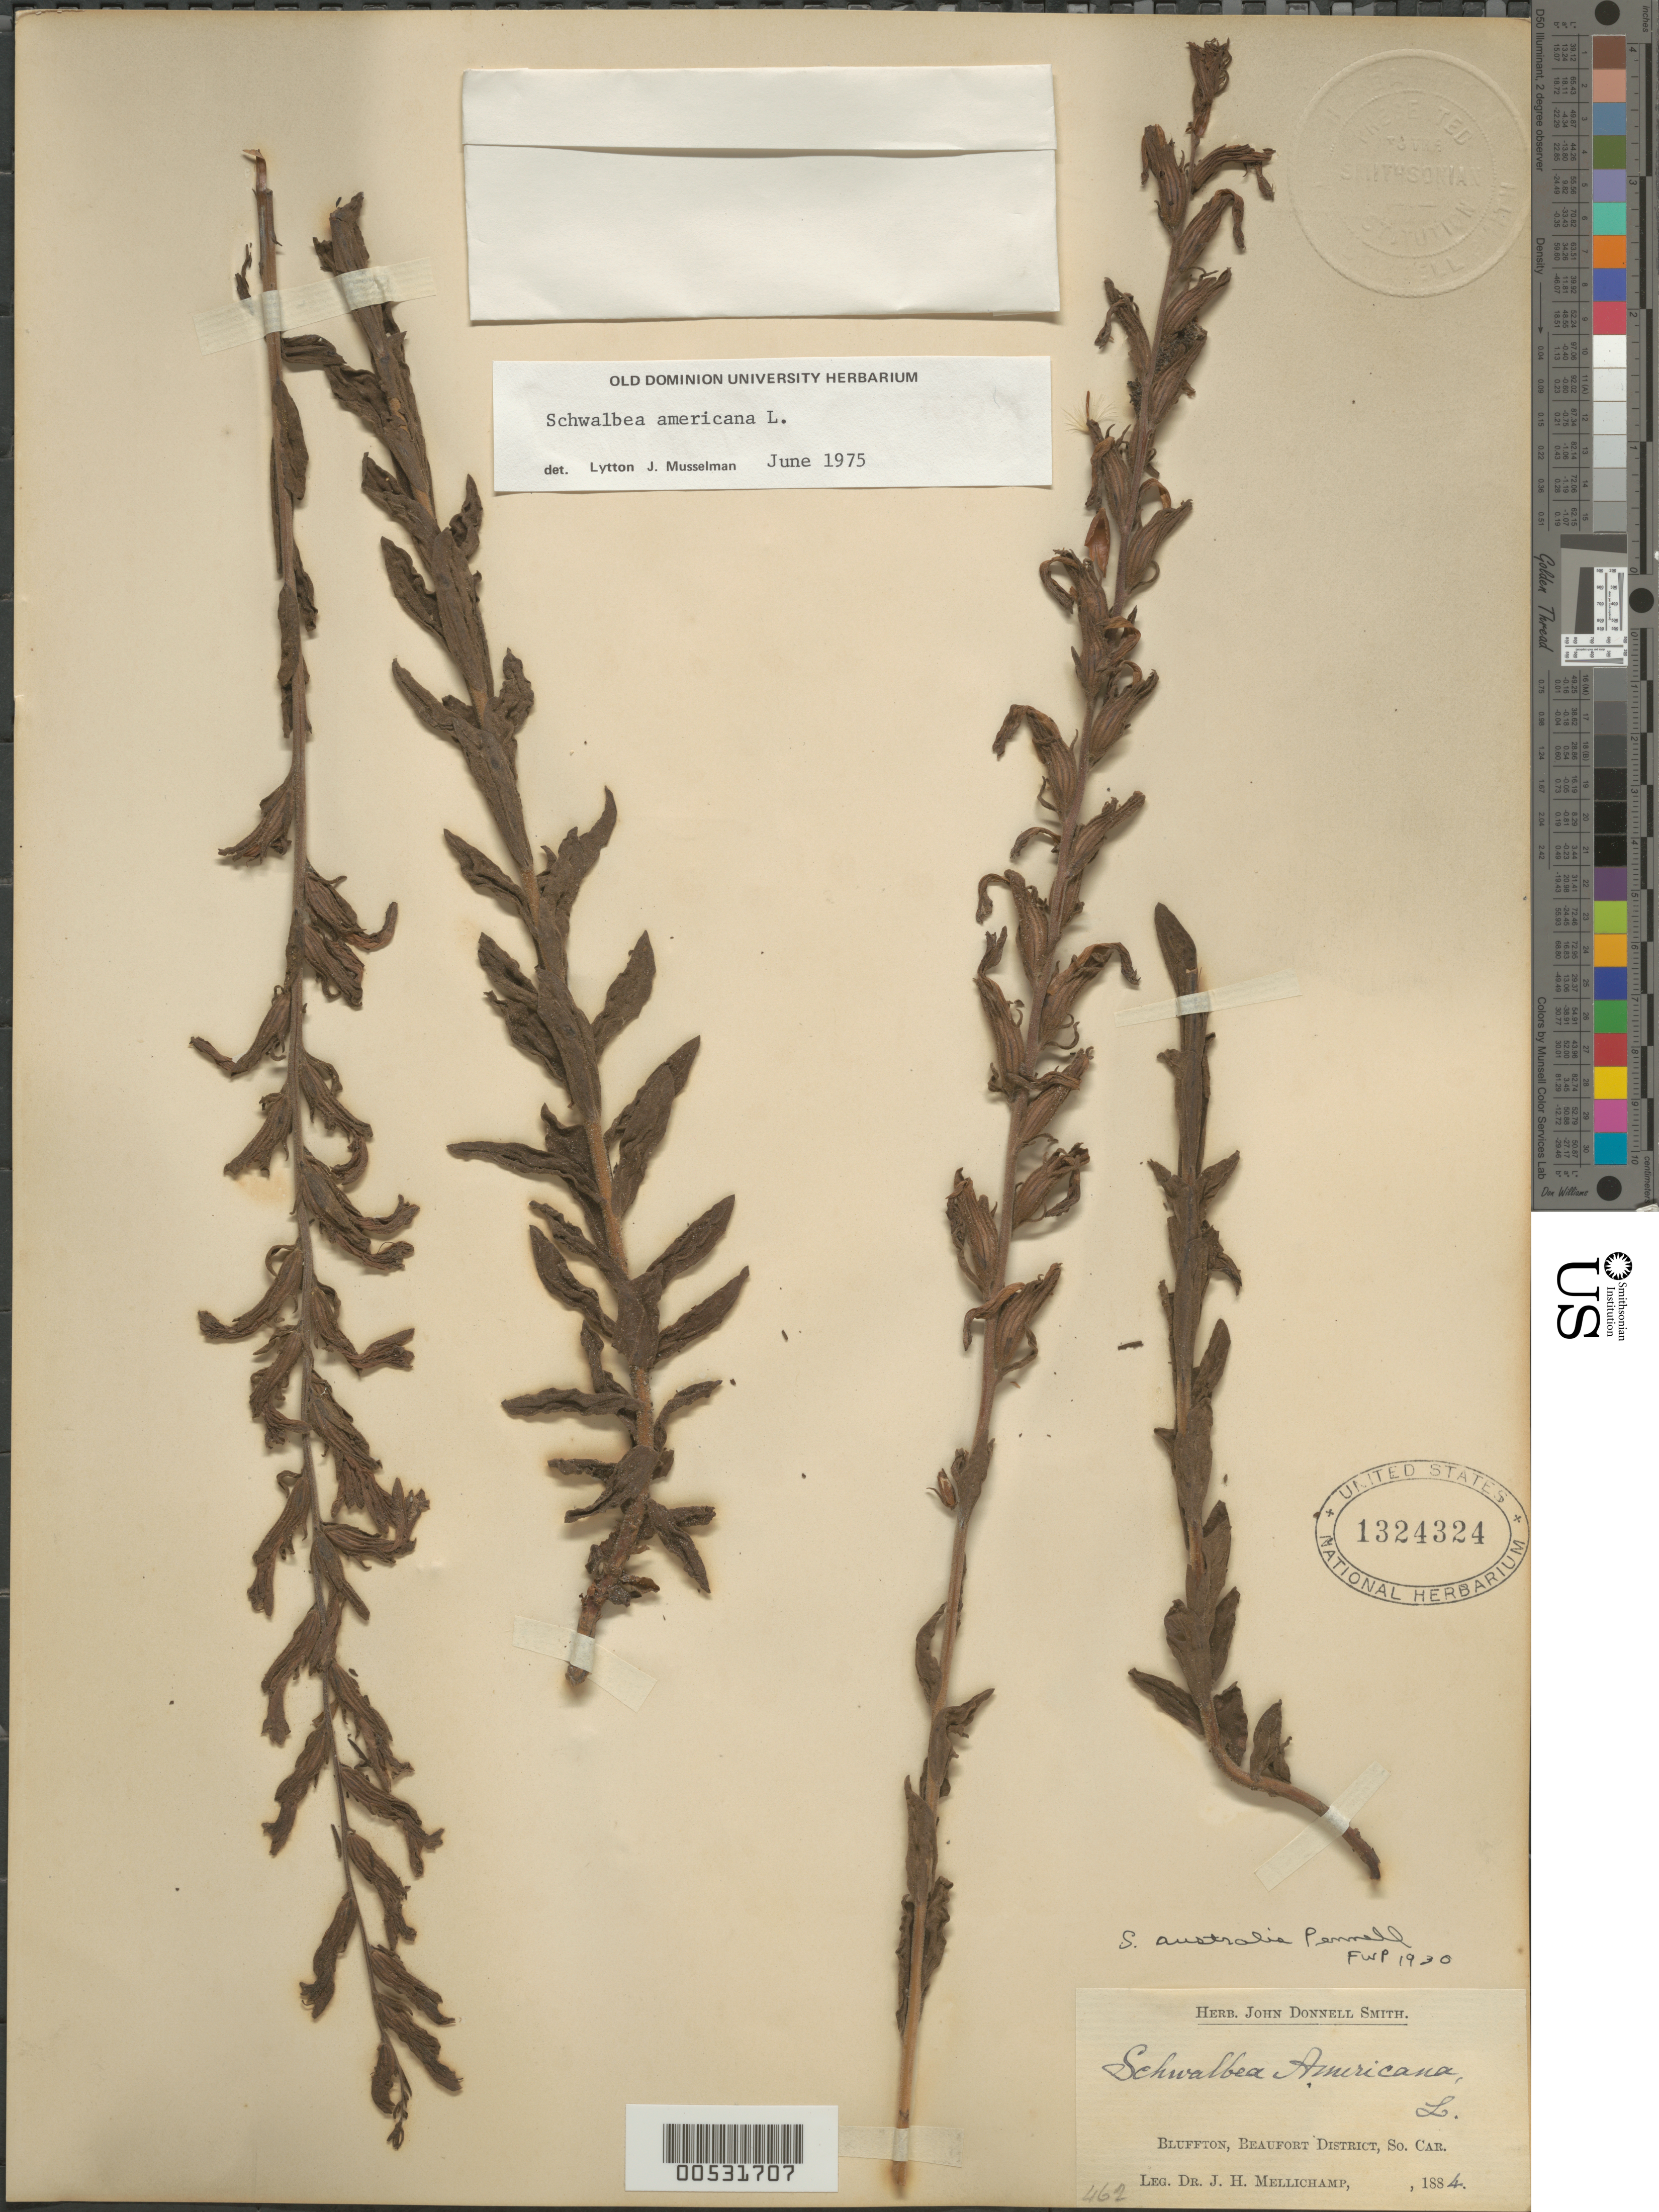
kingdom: Plantae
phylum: Tracheophyta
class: Magnoliopsida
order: Lamiales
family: Orobanchaceae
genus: Schwalbea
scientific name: Schwalbea americana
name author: L.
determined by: Pennell, F. W.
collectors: J. H. Mellichamp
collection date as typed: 1884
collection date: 1884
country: United States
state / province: South Carolina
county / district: Beaufort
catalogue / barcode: US 1324324